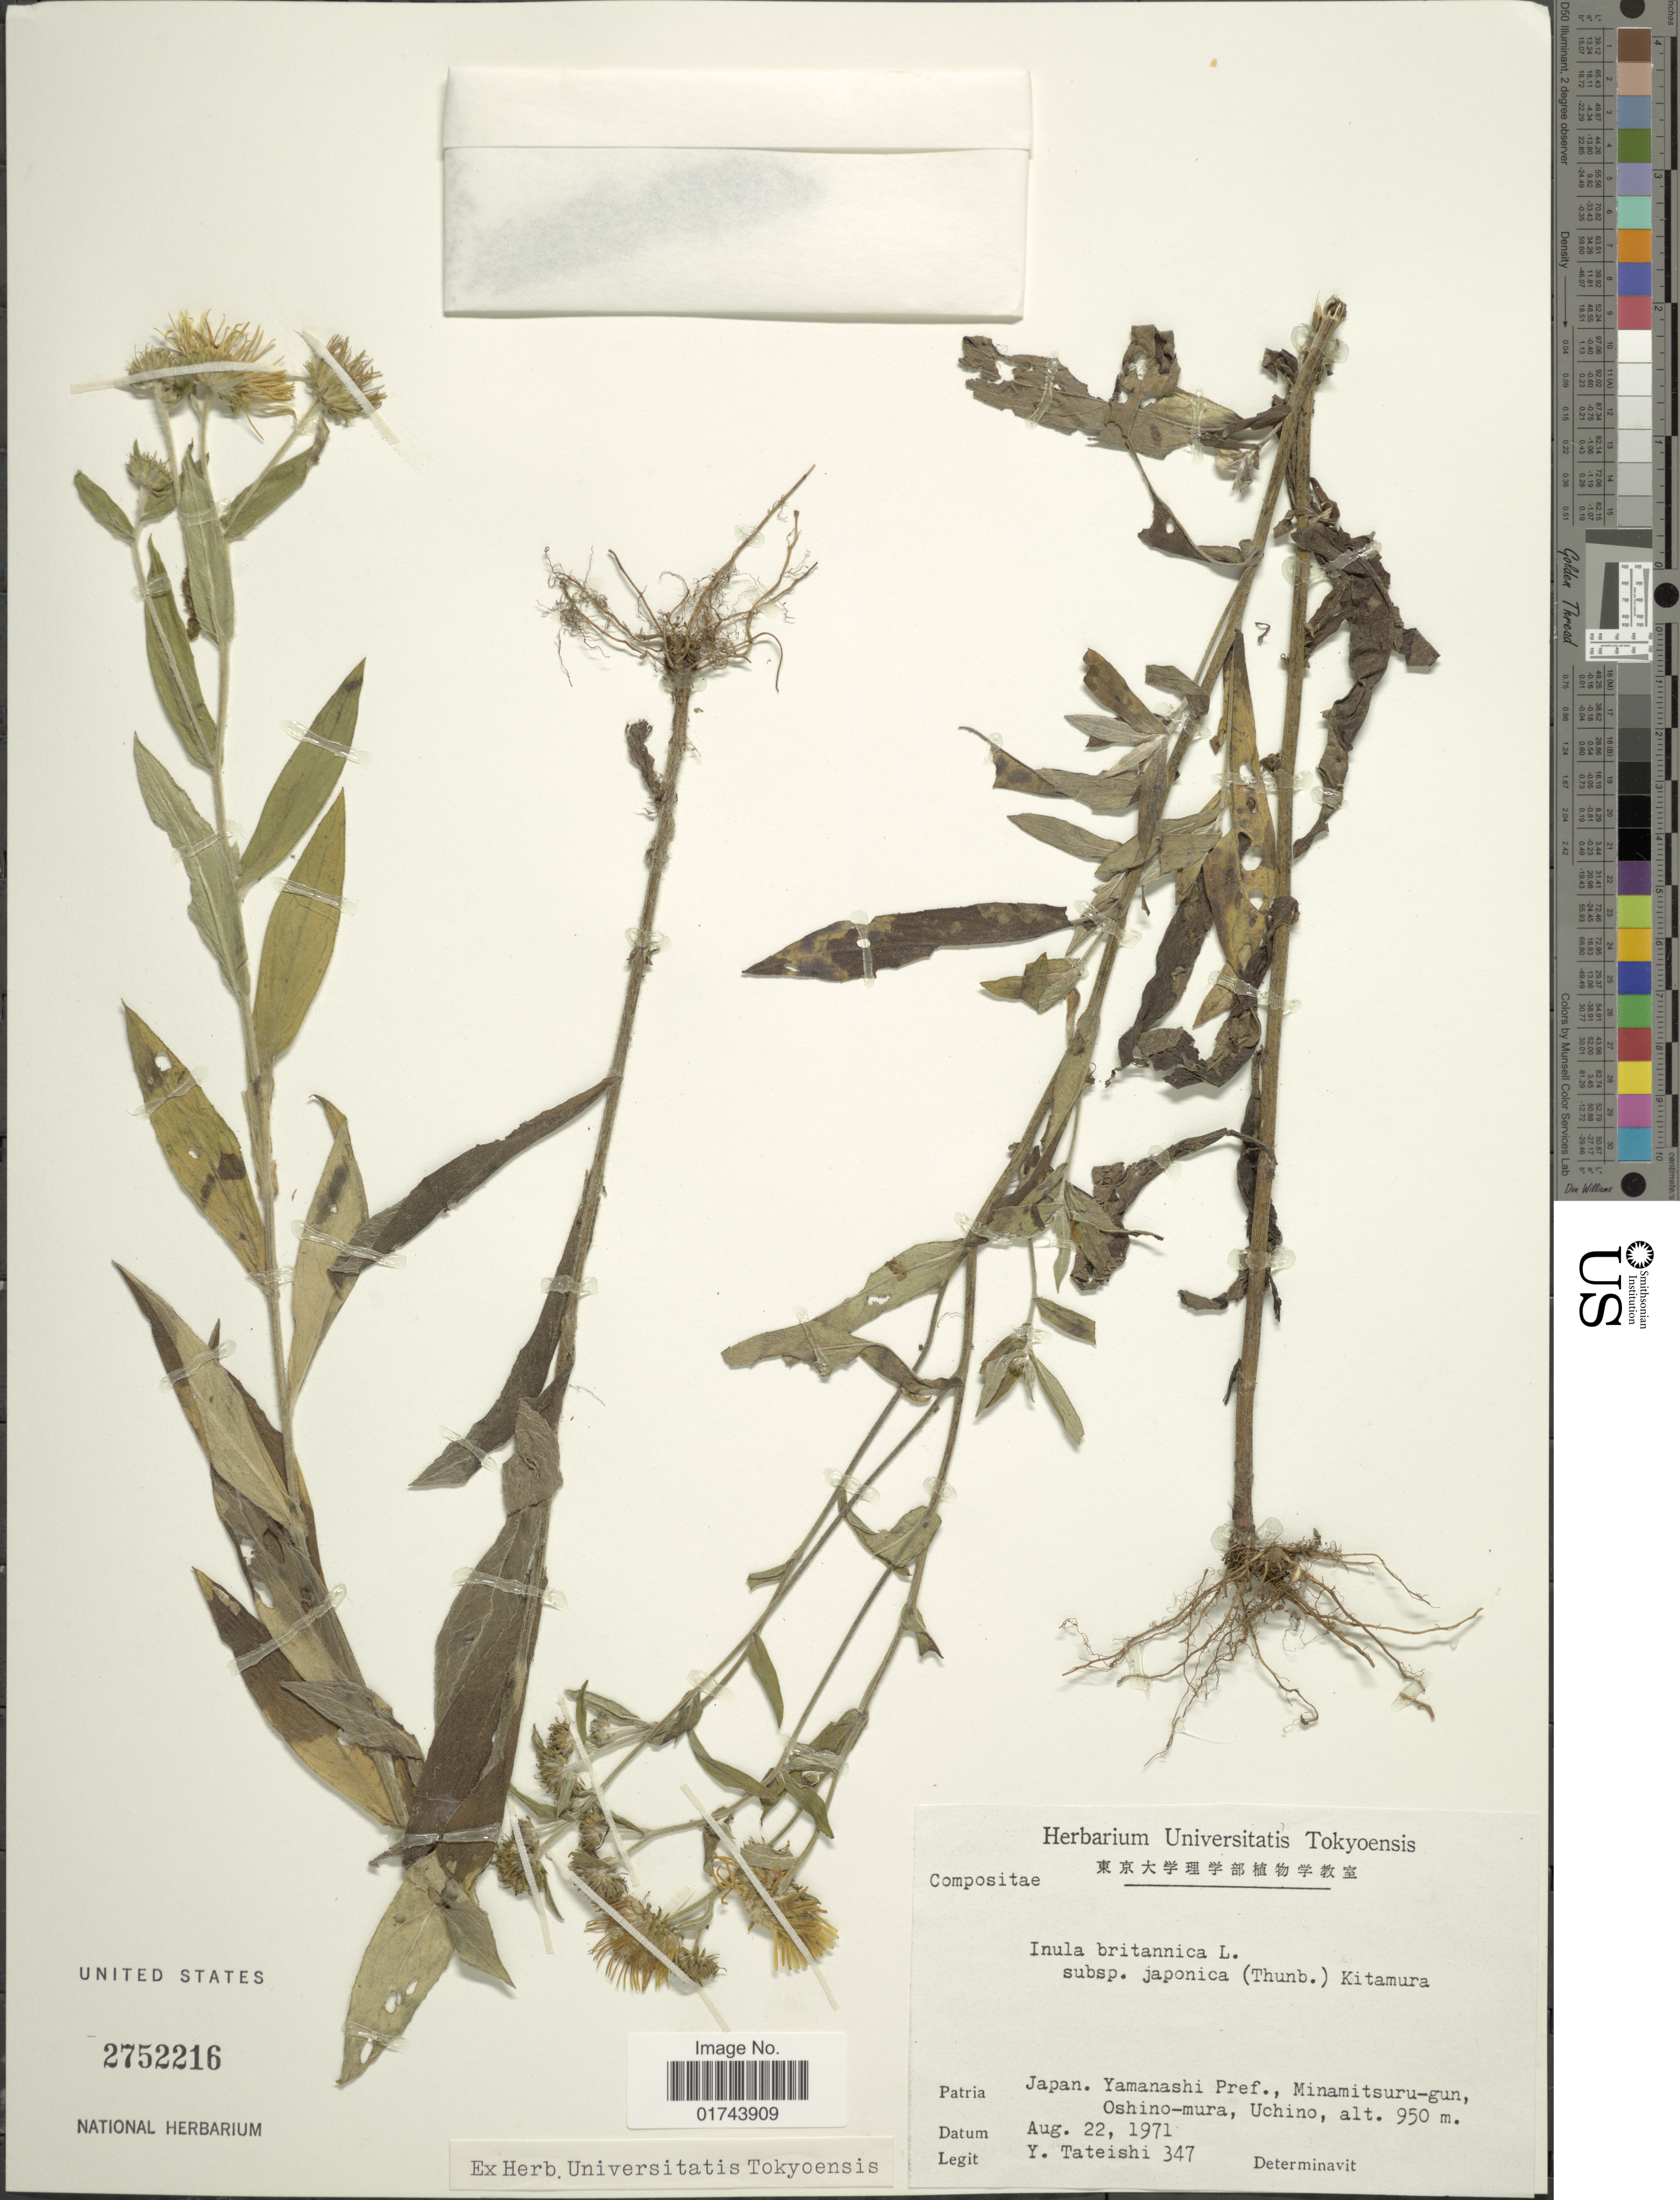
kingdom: Plantae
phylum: Tracheophyta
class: Magnoliopsida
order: Asterales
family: Asteraceae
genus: Inula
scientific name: Inula britannica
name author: L.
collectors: Y. Tateishi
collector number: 347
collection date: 1971-08-22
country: Japan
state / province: Yamanasi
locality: Yamanashi Pref., Minamitsuru-gun, Oshino-mura, Uchino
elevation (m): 950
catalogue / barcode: US 2752216